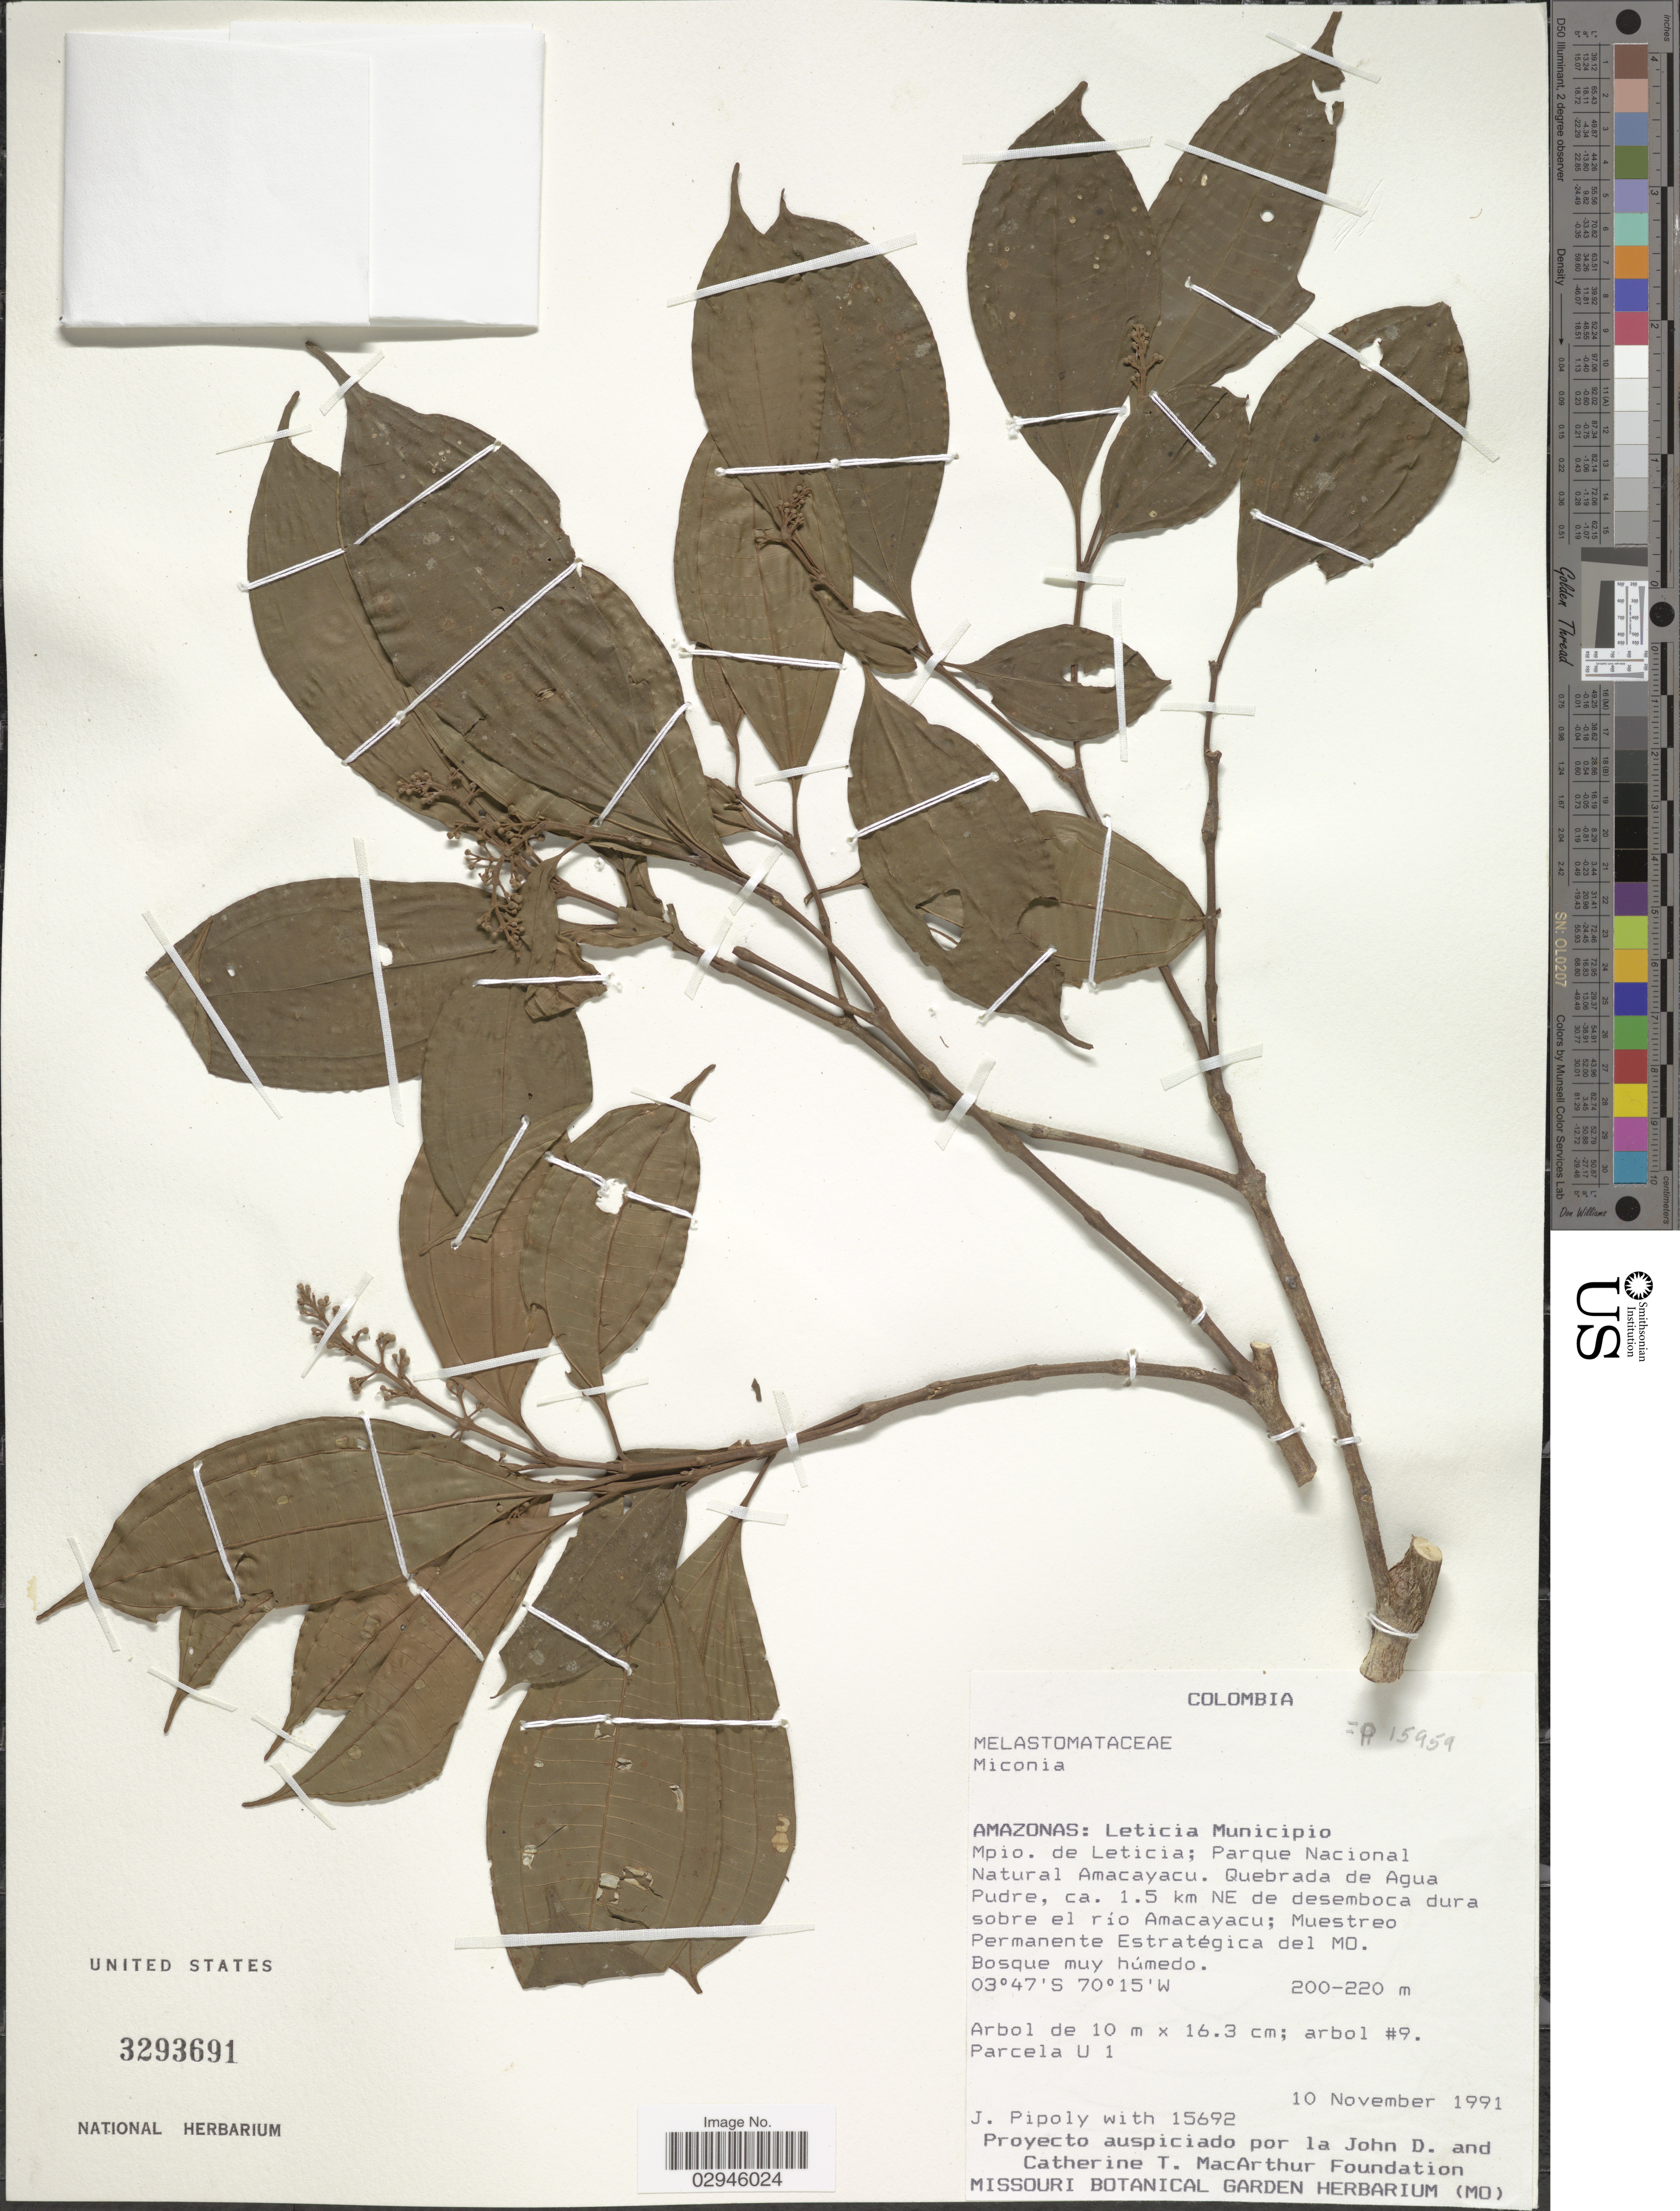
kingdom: Plantae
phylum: Tracheophyta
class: Magnoliopsida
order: Myrtales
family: Melastomataceae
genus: Miconia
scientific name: Miconia sp.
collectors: J. J. Pipoly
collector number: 15692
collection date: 1991-11-10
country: Colombia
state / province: Amazônas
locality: Leticia Municipio. Mpio. de Leticia; Parque Nacional Natural Amacayacu. Quebrada de Agua Pudre, ca. 1.5 km NE de desemboca dura sobre el río Amacayacu; Muestreo Permanente Estratégica del MO.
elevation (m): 200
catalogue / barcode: US 3293691